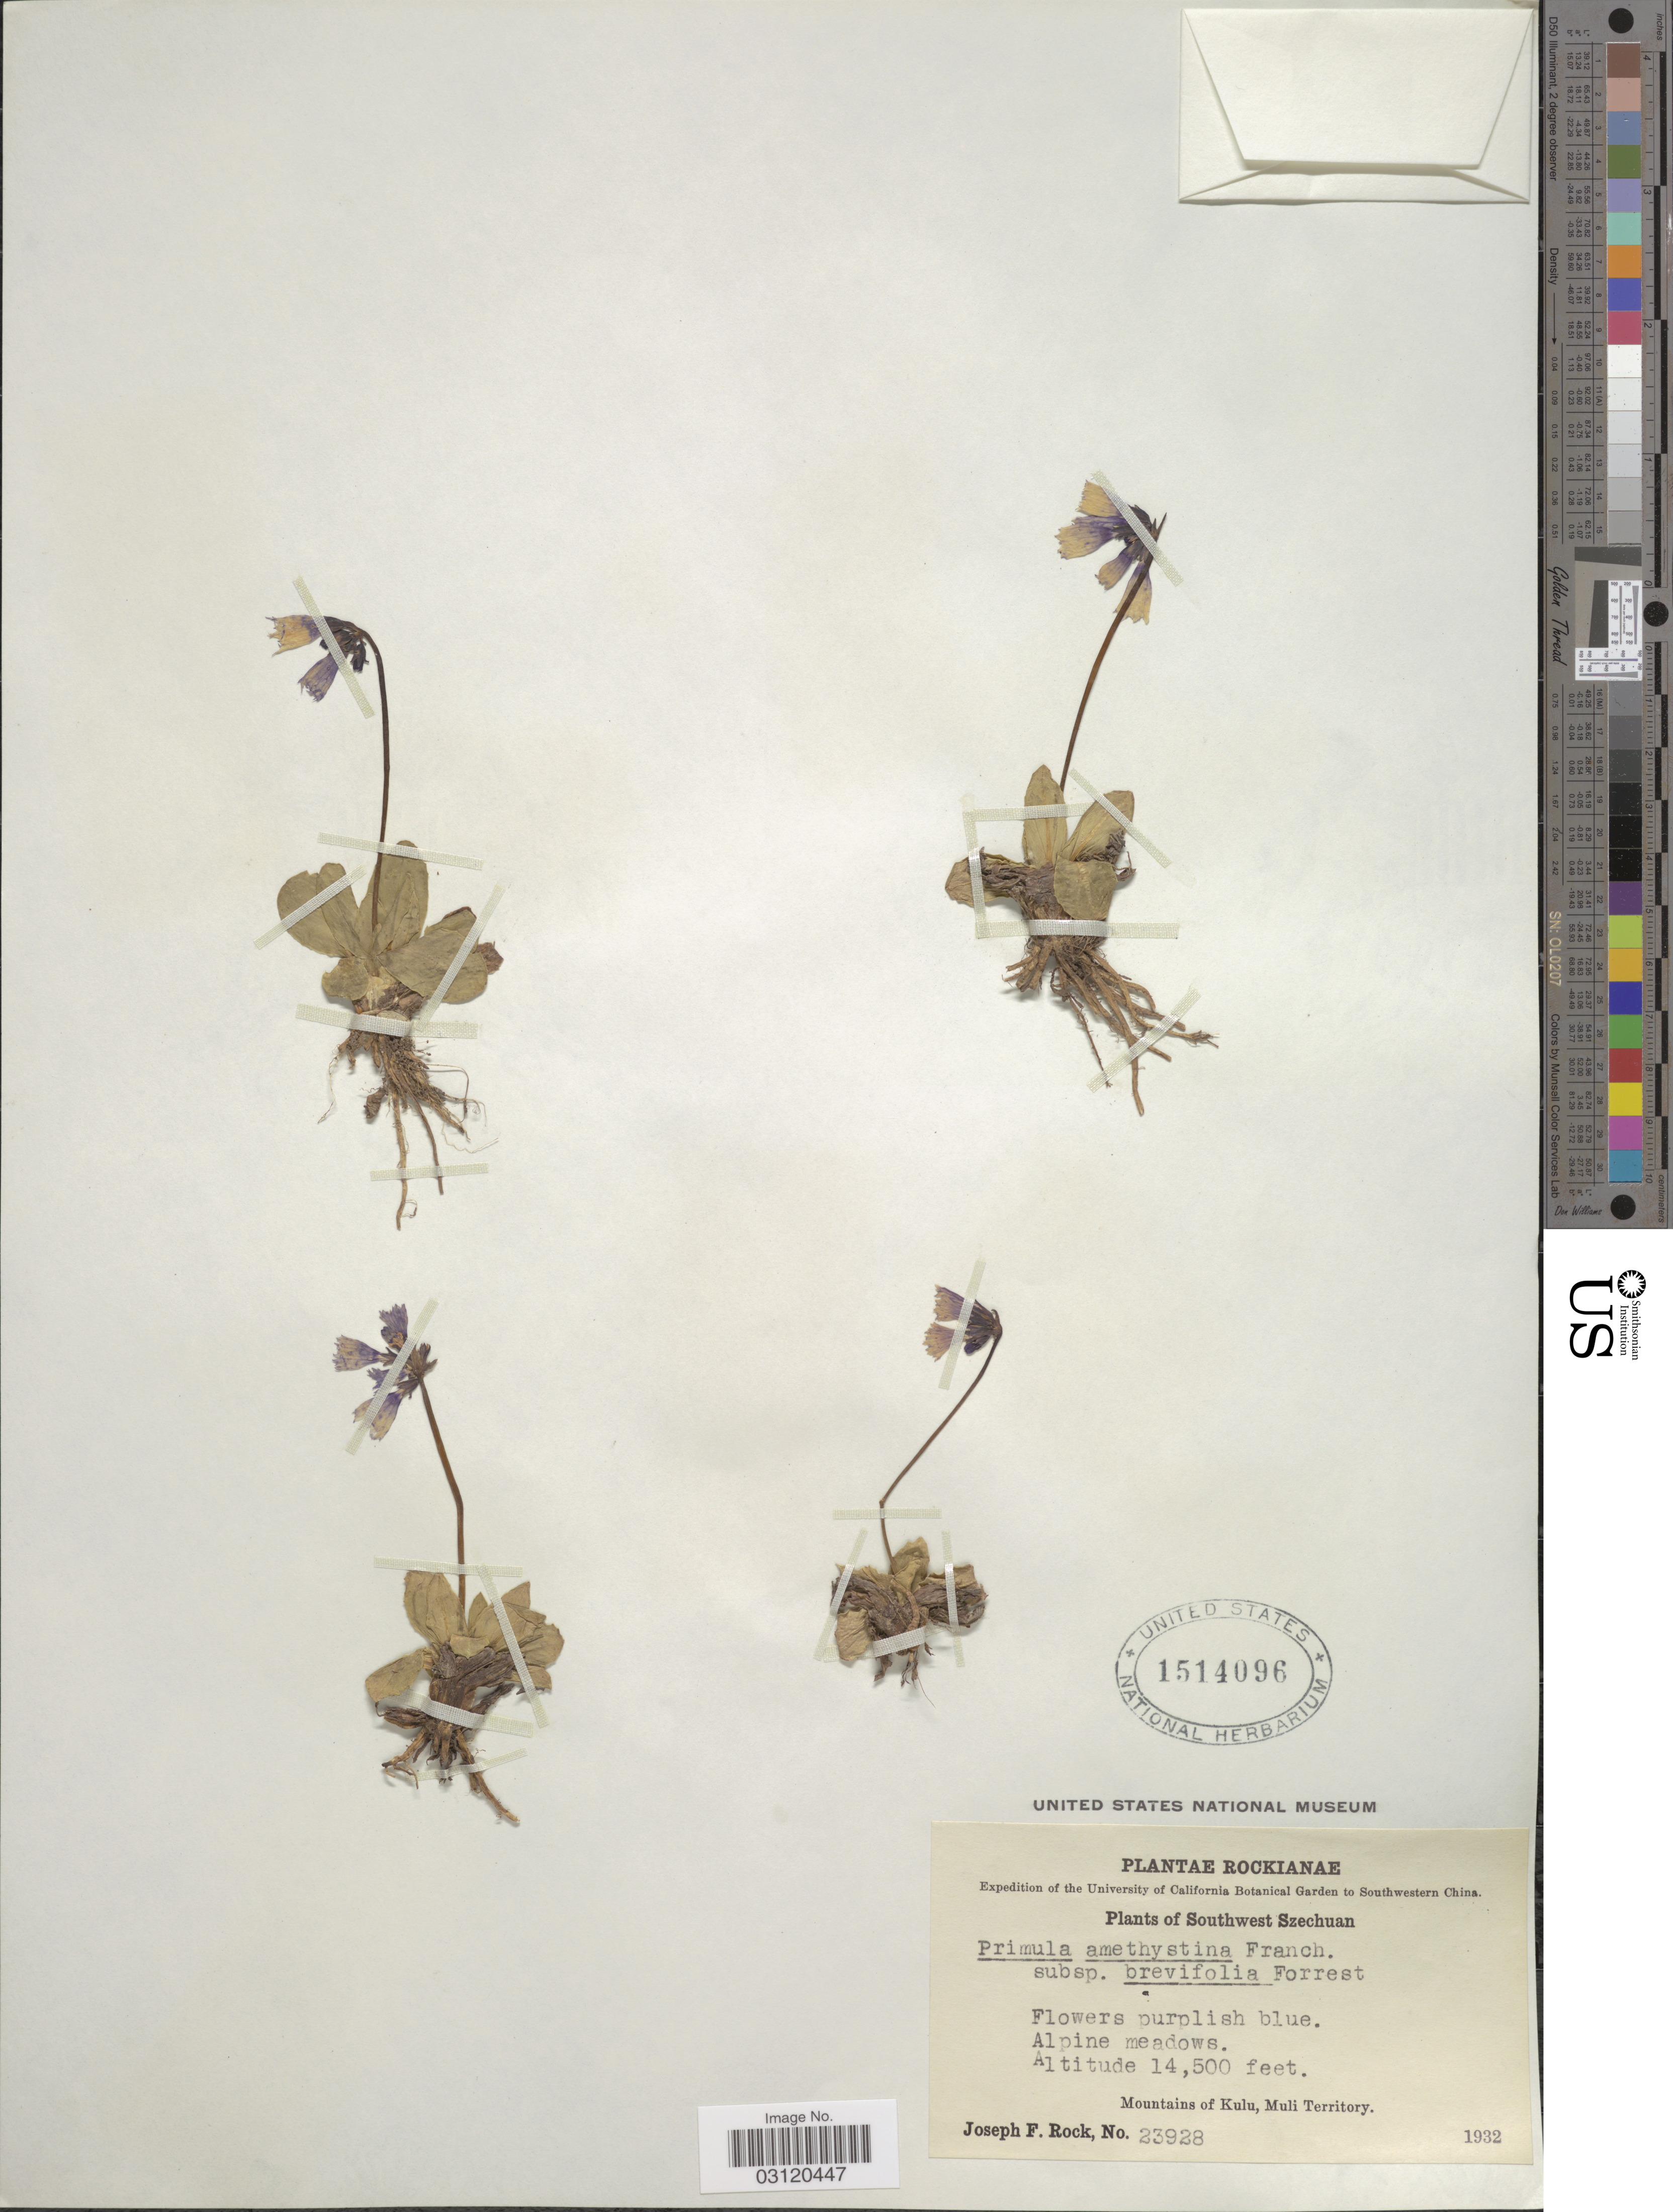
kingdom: Plantae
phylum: Tracheophyta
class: Magnoliopsida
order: Ericales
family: Primulaceae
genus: Primula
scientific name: Primula amethystina subsp. brevifolia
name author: (Forrest) W.W. Sm. & Forrest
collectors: J. F. Rock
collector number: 23928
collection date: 1932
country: China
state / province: Sichuan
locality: Southwestern China. Southwest Szechuan. Mountains of Kulu, Muli Territory.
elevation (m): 4420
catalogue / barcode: US 1514096